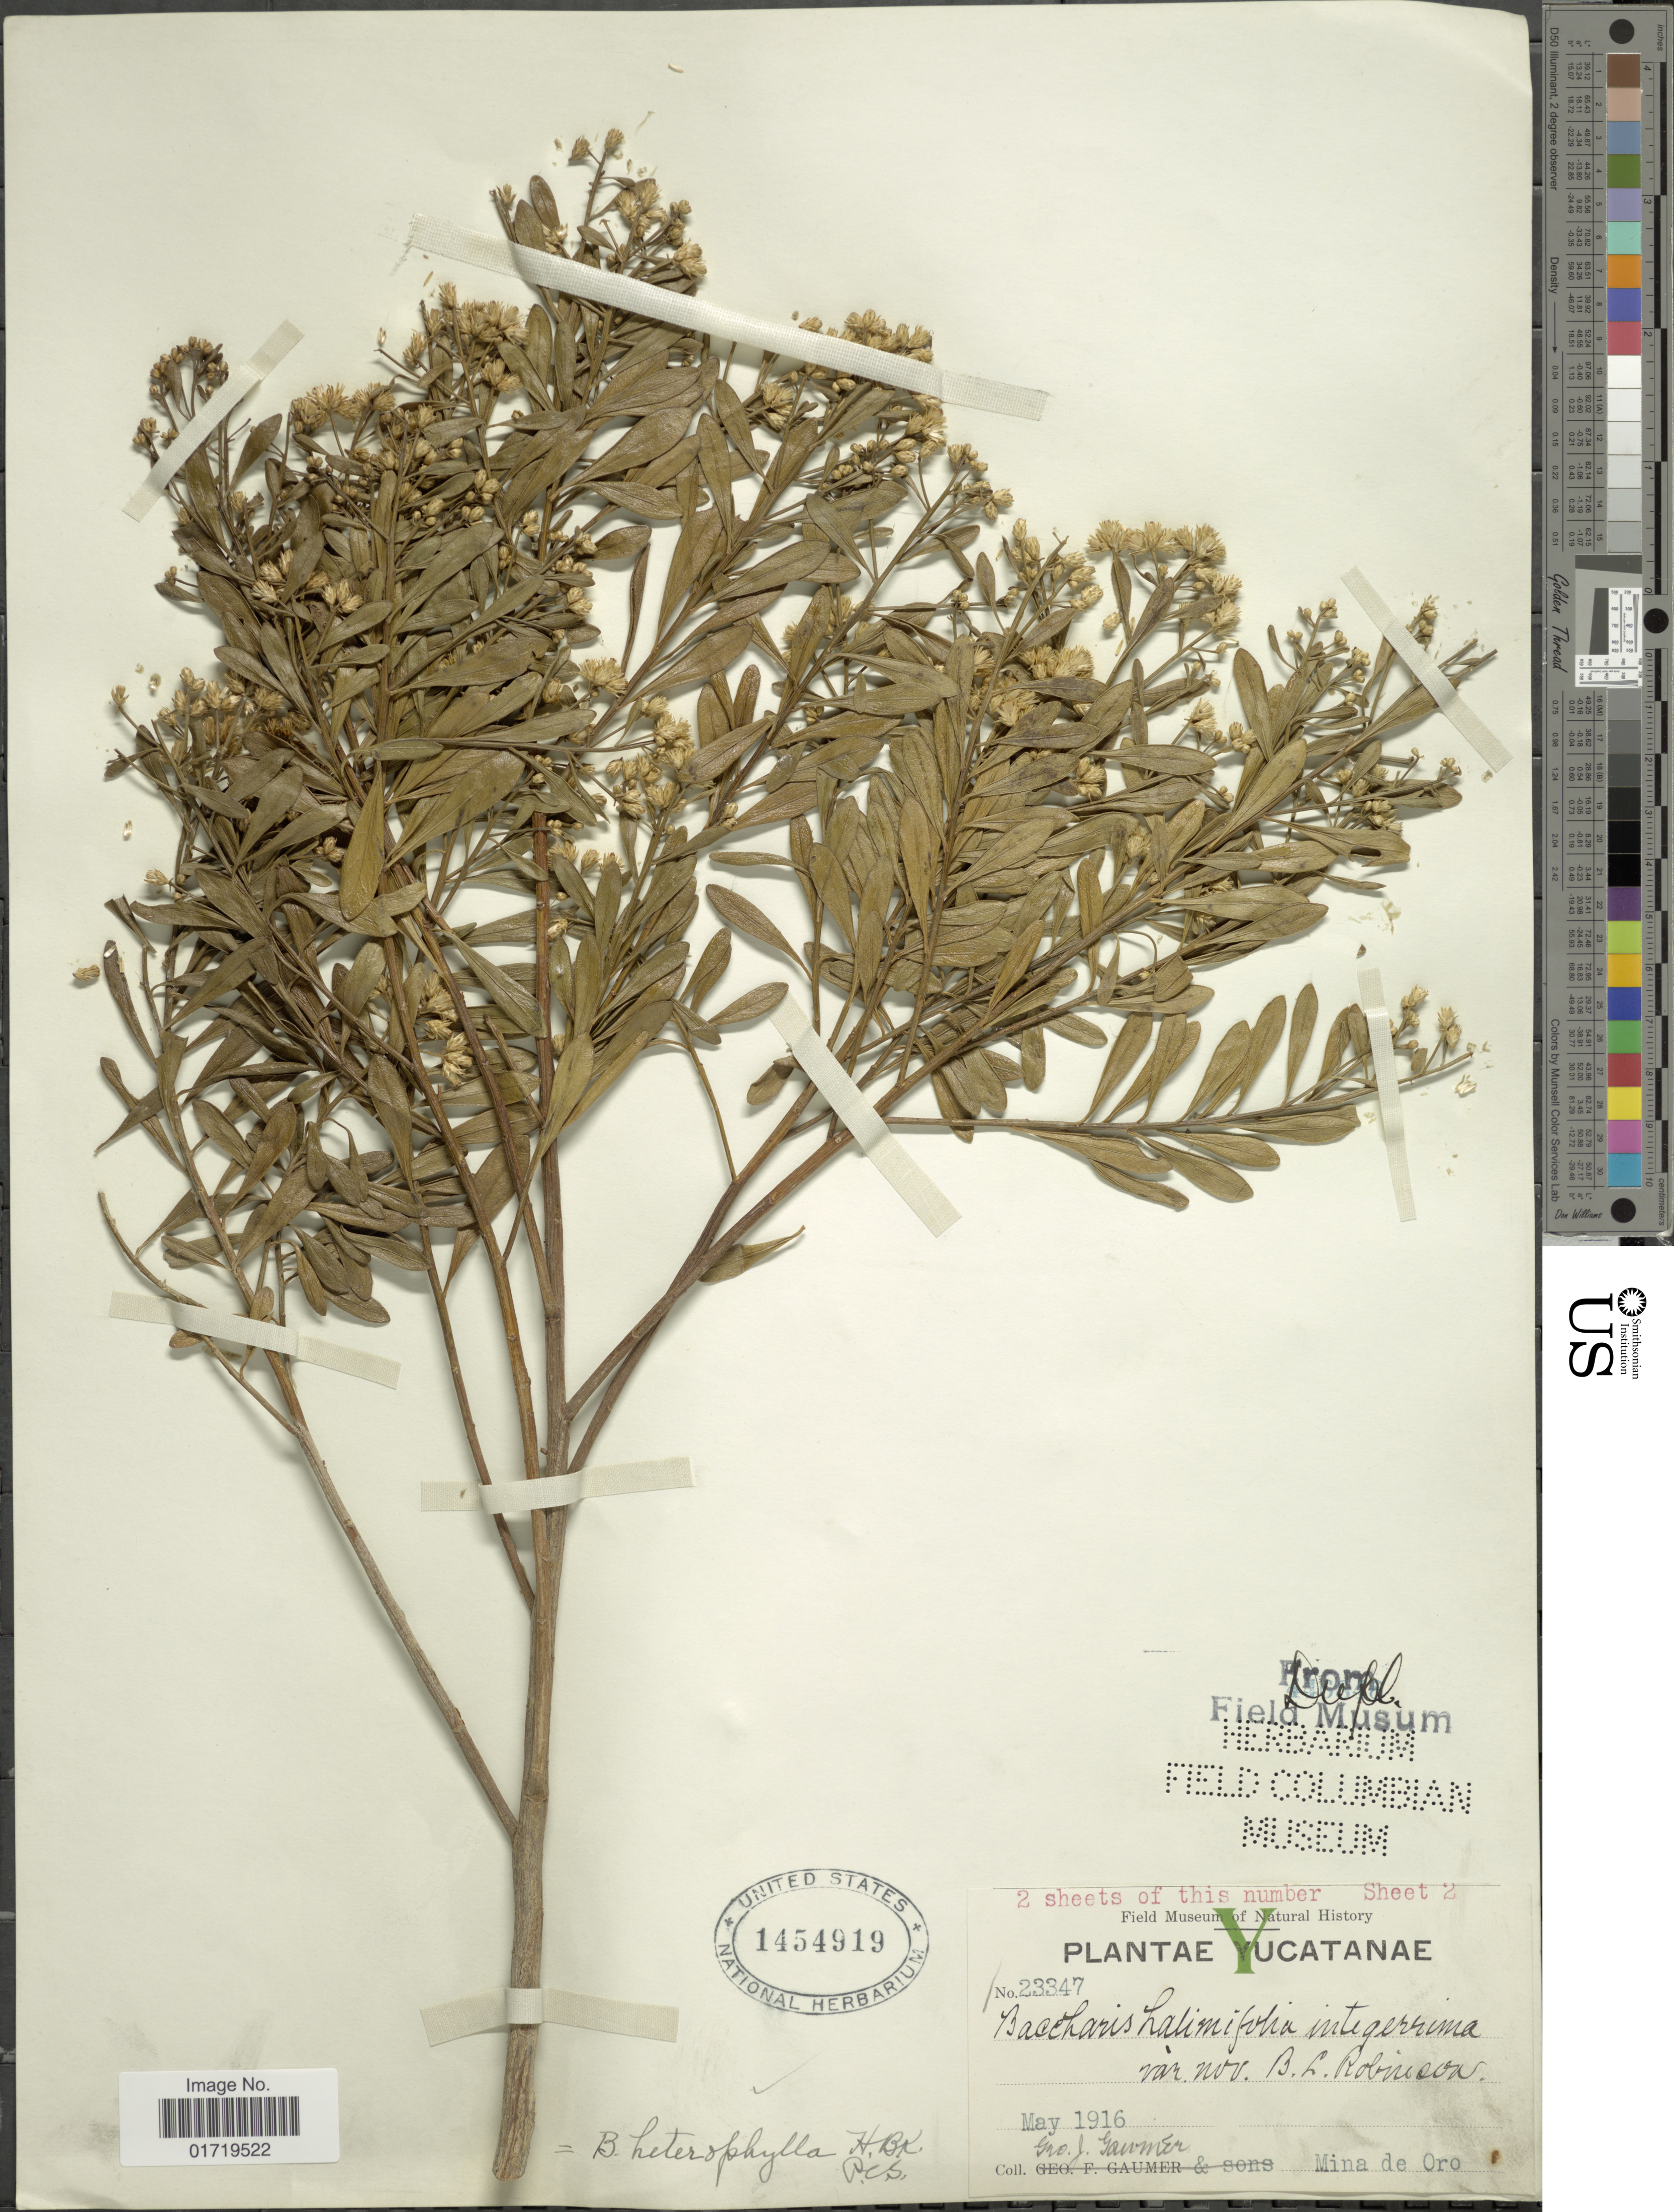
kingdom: Plantae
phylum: Tracheophyta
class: Magnoliopsida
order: Asterales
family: Asteraceae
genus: Baccharis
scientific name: Baccharis heterophylla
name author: Kunth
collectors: G. F. Gaumer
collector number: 23347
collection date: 1916-05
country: Mexico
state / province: Yucatán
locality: Mina de Oro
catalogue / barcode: US 1454919